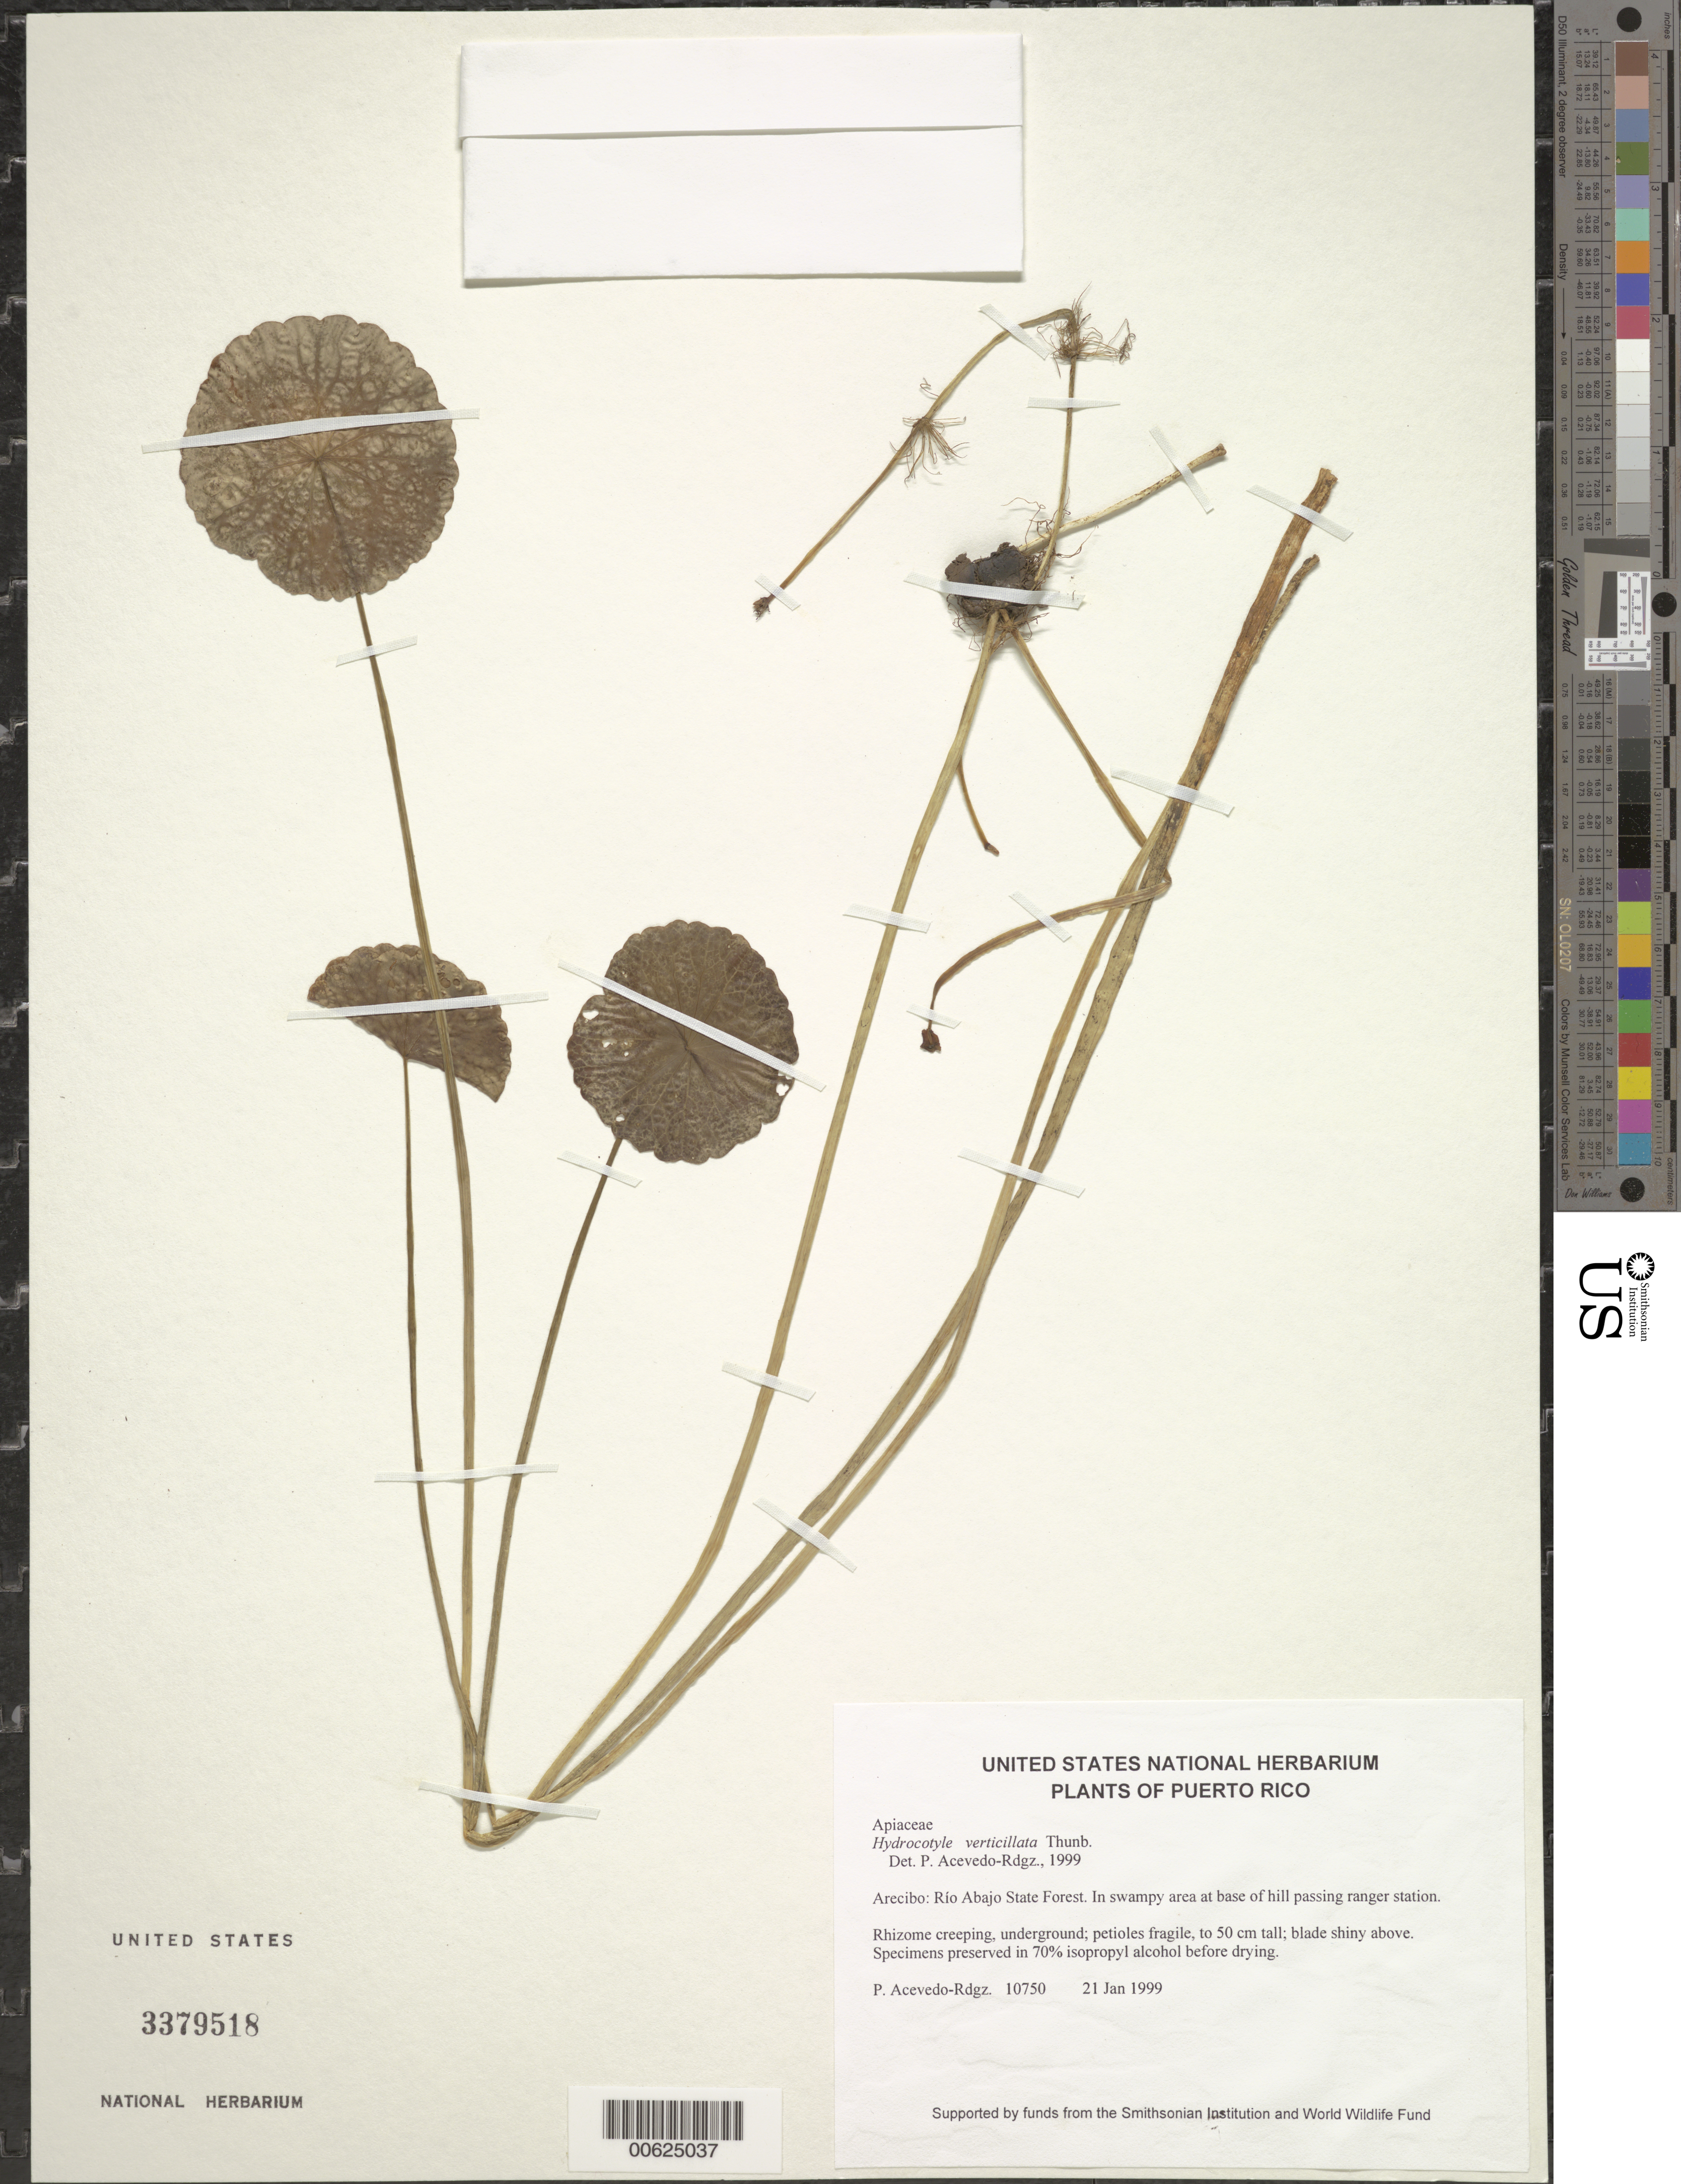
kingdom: Plantae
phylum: Tracheophyta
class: Magnoliopsida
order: Apiales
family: Araliaceae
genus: Hydrocotyle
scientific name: Hydrocotyle verticillata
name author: Thunb.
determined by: Acevedo-Rodríguez, P., (BOT), Smithsonian Institution - National Museum of Natural History (UNITED STATES)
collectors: P. Acevedo-Rodr.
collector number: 10750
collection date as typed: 21 Jan 1999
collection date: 1999-01-21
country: Puerto Rico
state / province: Arecibo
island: Puerto Rico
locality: Arecibo; Río Abajo State Forest.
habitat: In swampy area at base of hill passing ranger station.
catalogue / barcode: US 3379518